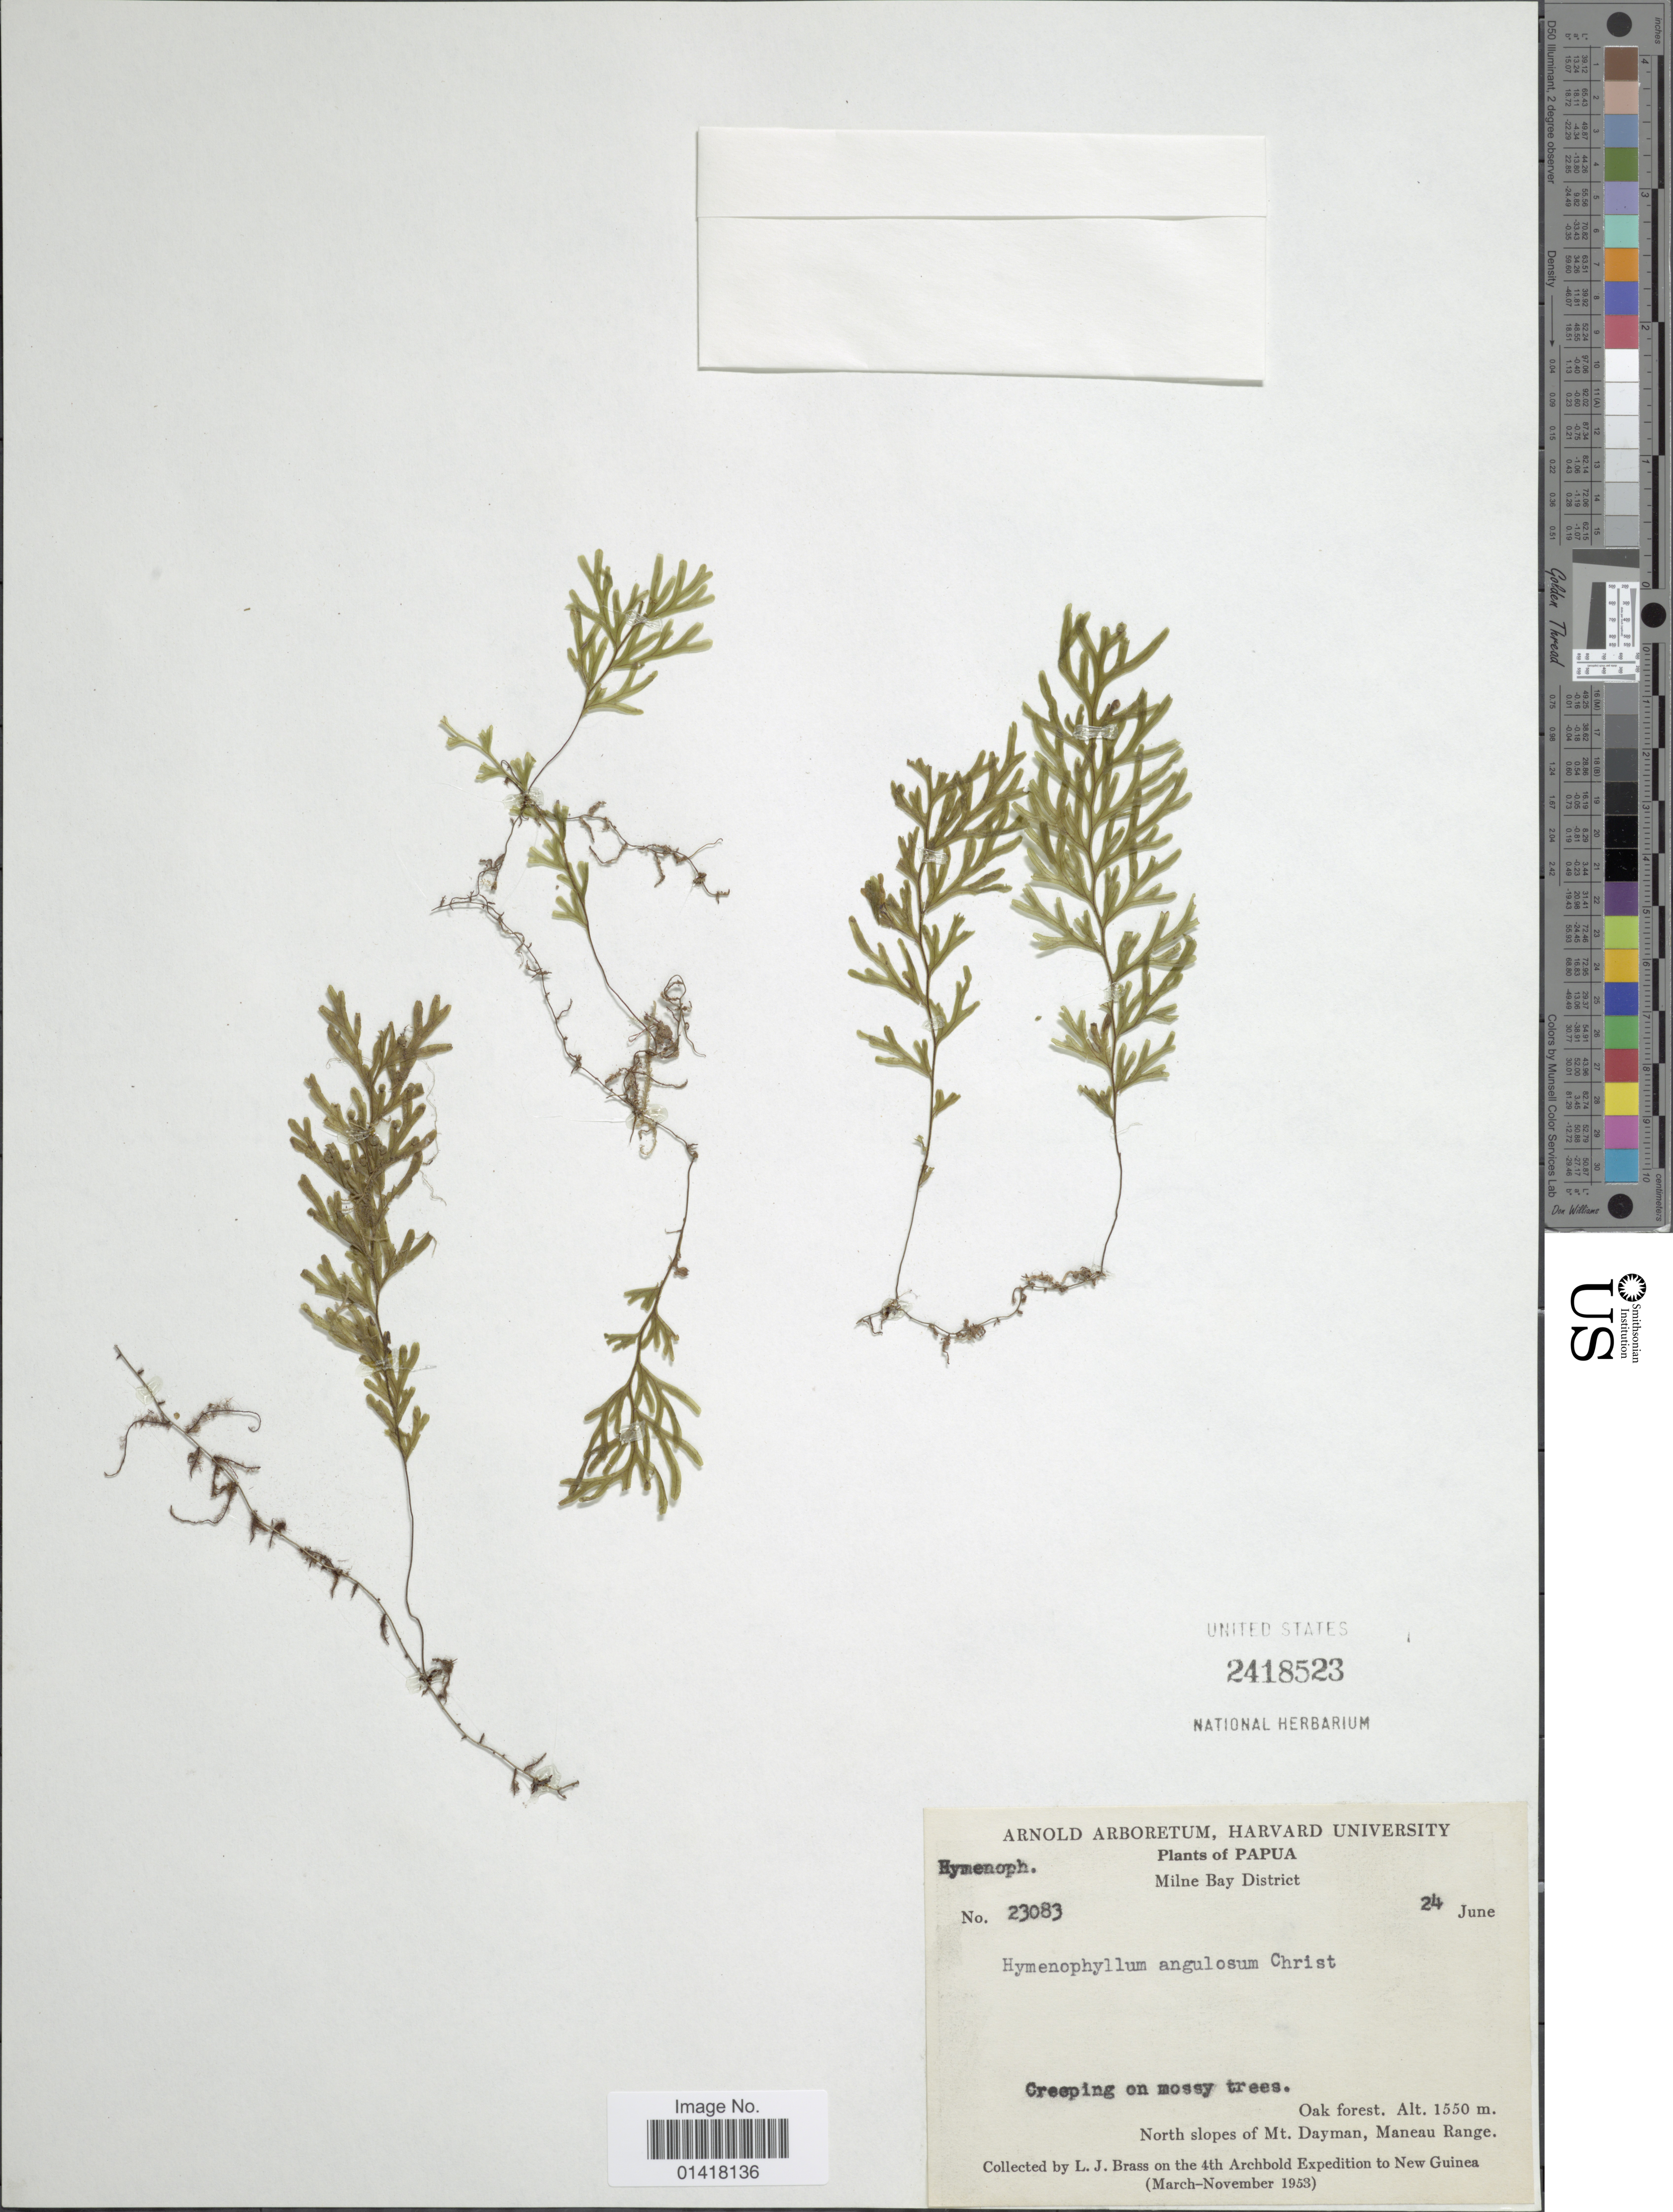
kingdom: Plantae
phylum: Tracheophyta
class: Polypodiopsida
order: Hymenophyllales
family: Hymenophyllaceae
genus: Hymenophyllum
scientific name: Hymenophyllum angulosum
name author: Christ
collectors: L. J. Brass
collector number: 23083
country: Papua New Guinea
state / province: Milne Bay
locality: Milne Bay District. Oak Forest. North slopes of Mt, dayman, Maneau Range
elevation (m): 1550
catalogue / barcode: US 2418523